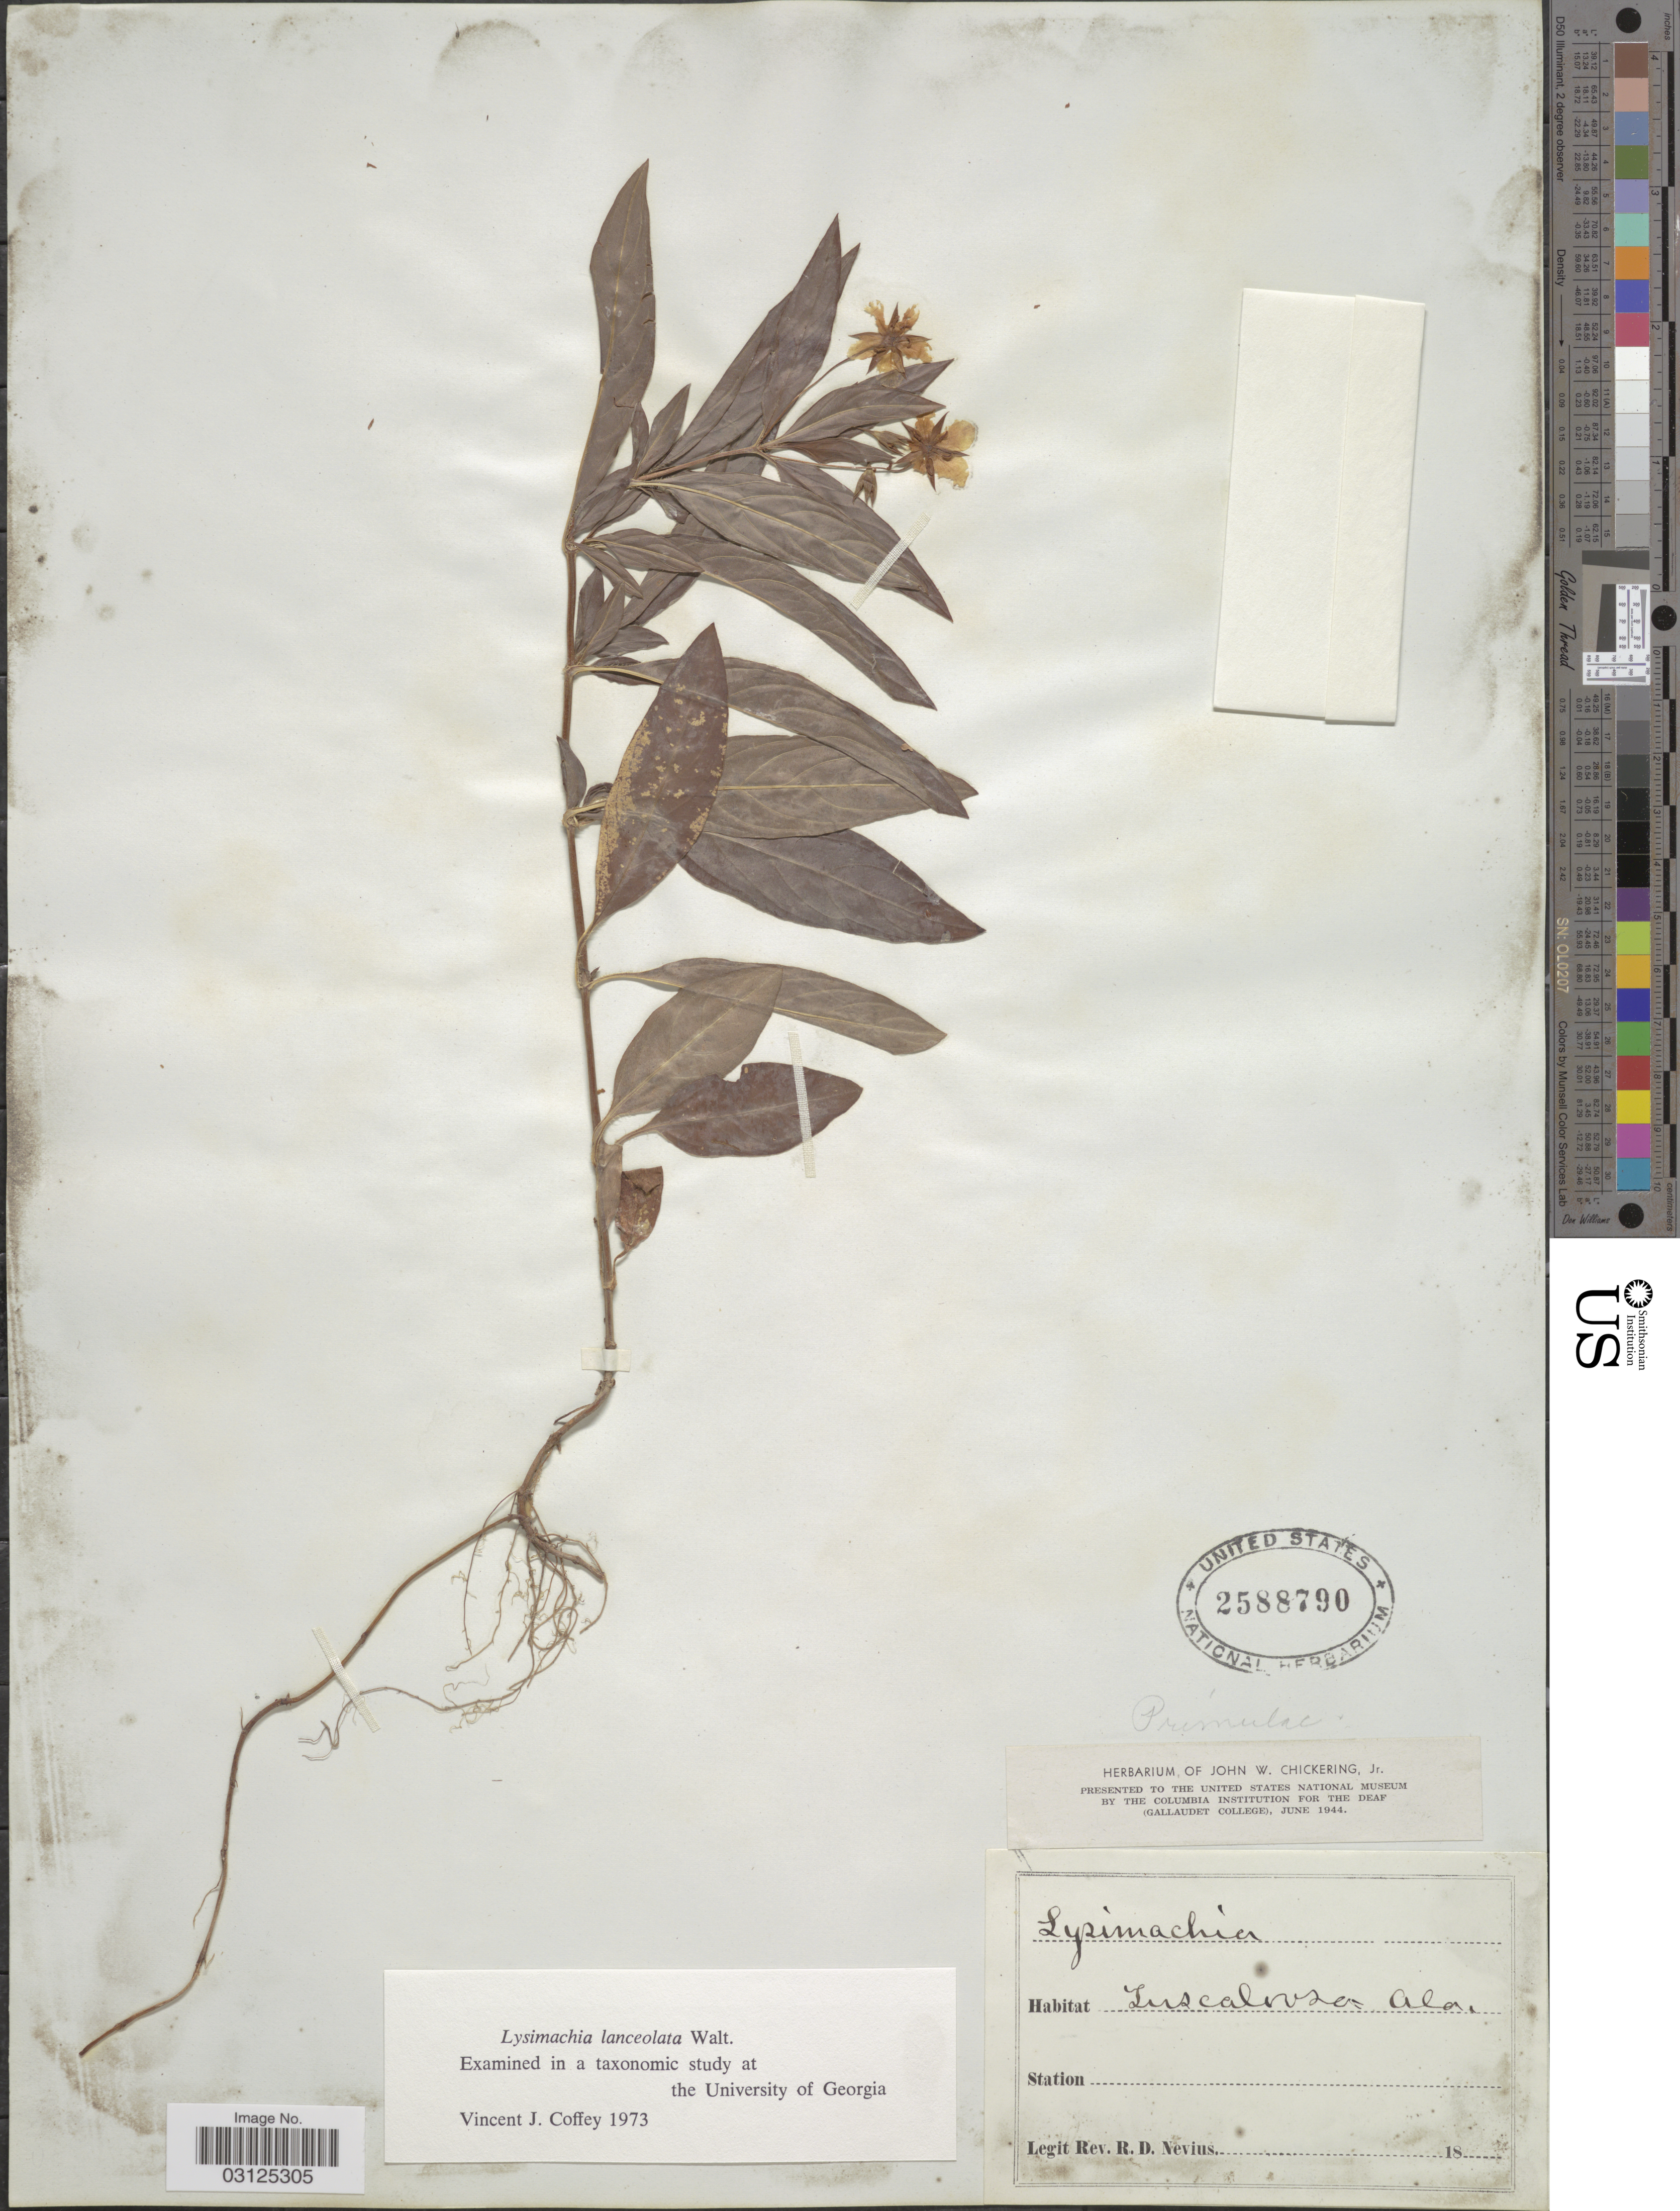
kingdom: Plantae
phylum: Tracheophyta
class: Magnoliopsida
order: Ericales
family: Primulaceae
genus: Steironema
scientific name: Steironema lanceolatum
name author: (Walter) A. Gray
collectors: R. Nevius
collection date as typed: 18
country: United States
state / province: Alabama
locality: Tuscaloosa.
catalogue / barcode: US 2588790